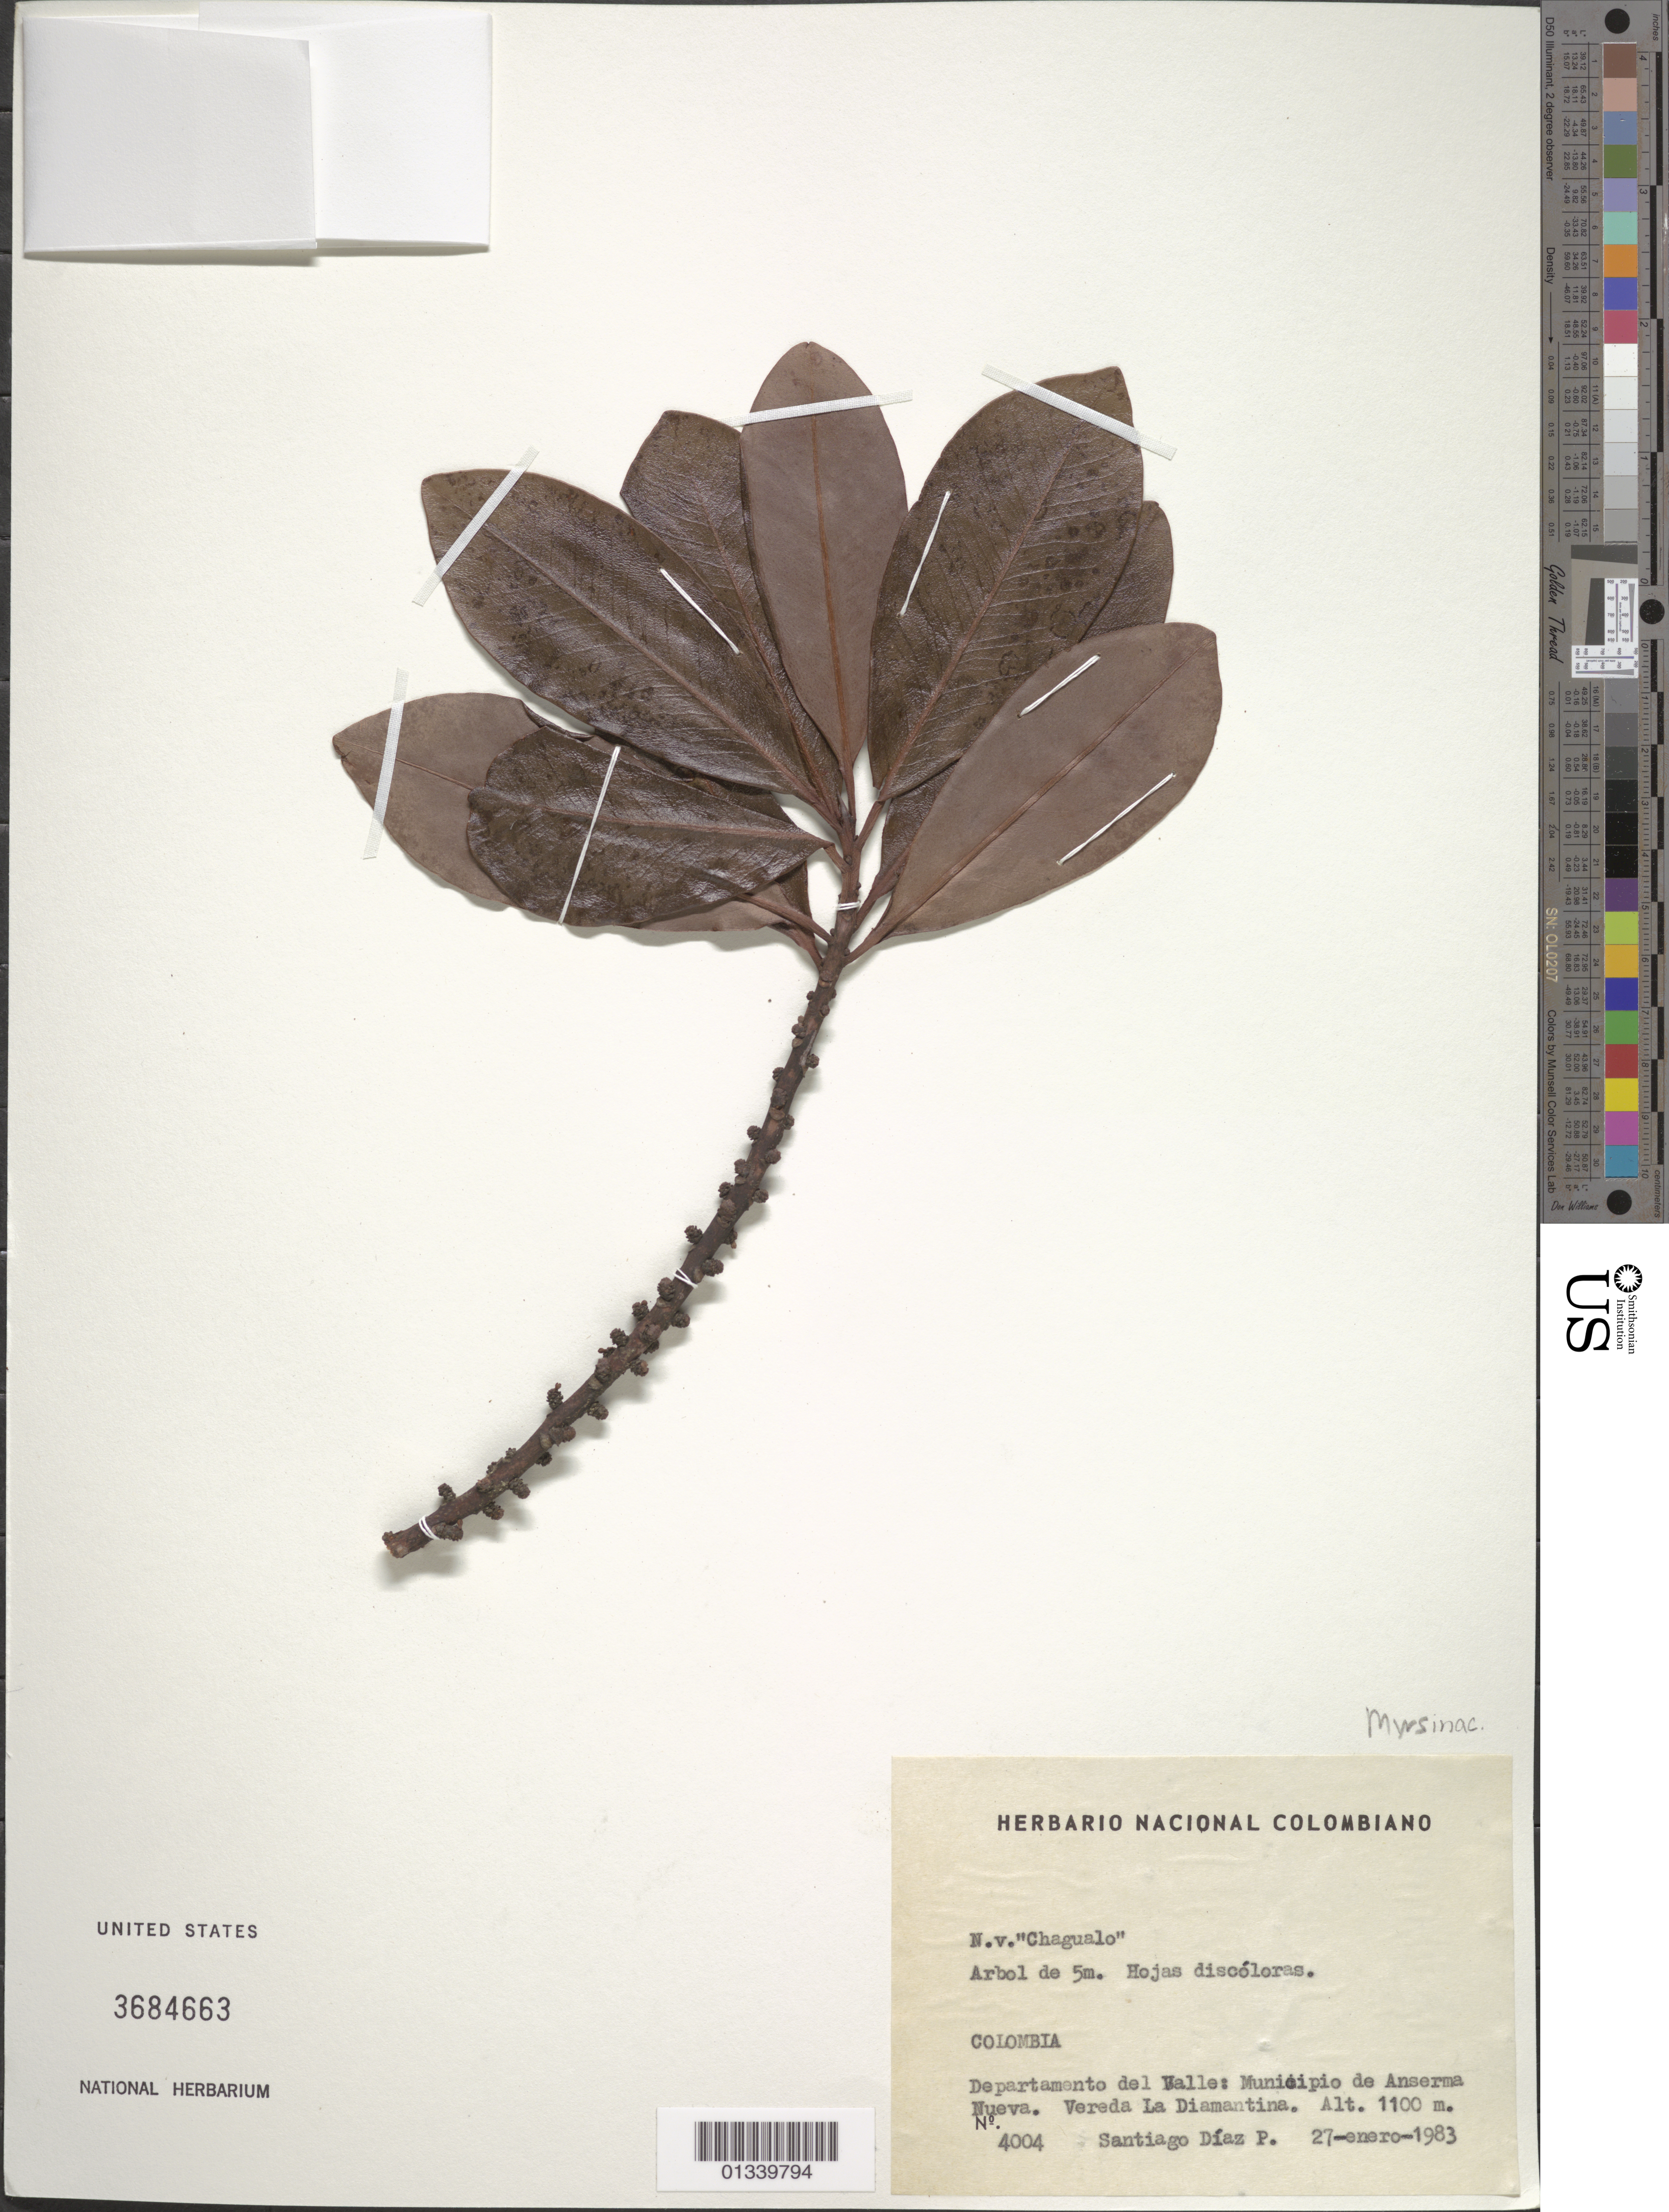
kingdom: Plantae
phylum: Tracheophyta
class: Magnoliopsida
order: Ericales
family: Primulaceae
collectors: S. Diaz Piedrahita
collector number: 4004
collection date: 1983-01-27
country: Colombia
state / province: Valle del Cauca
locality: Munioipio de Anserma Nueva. Vereda La Diamantina.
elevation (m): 1100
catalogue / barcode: US 3684663